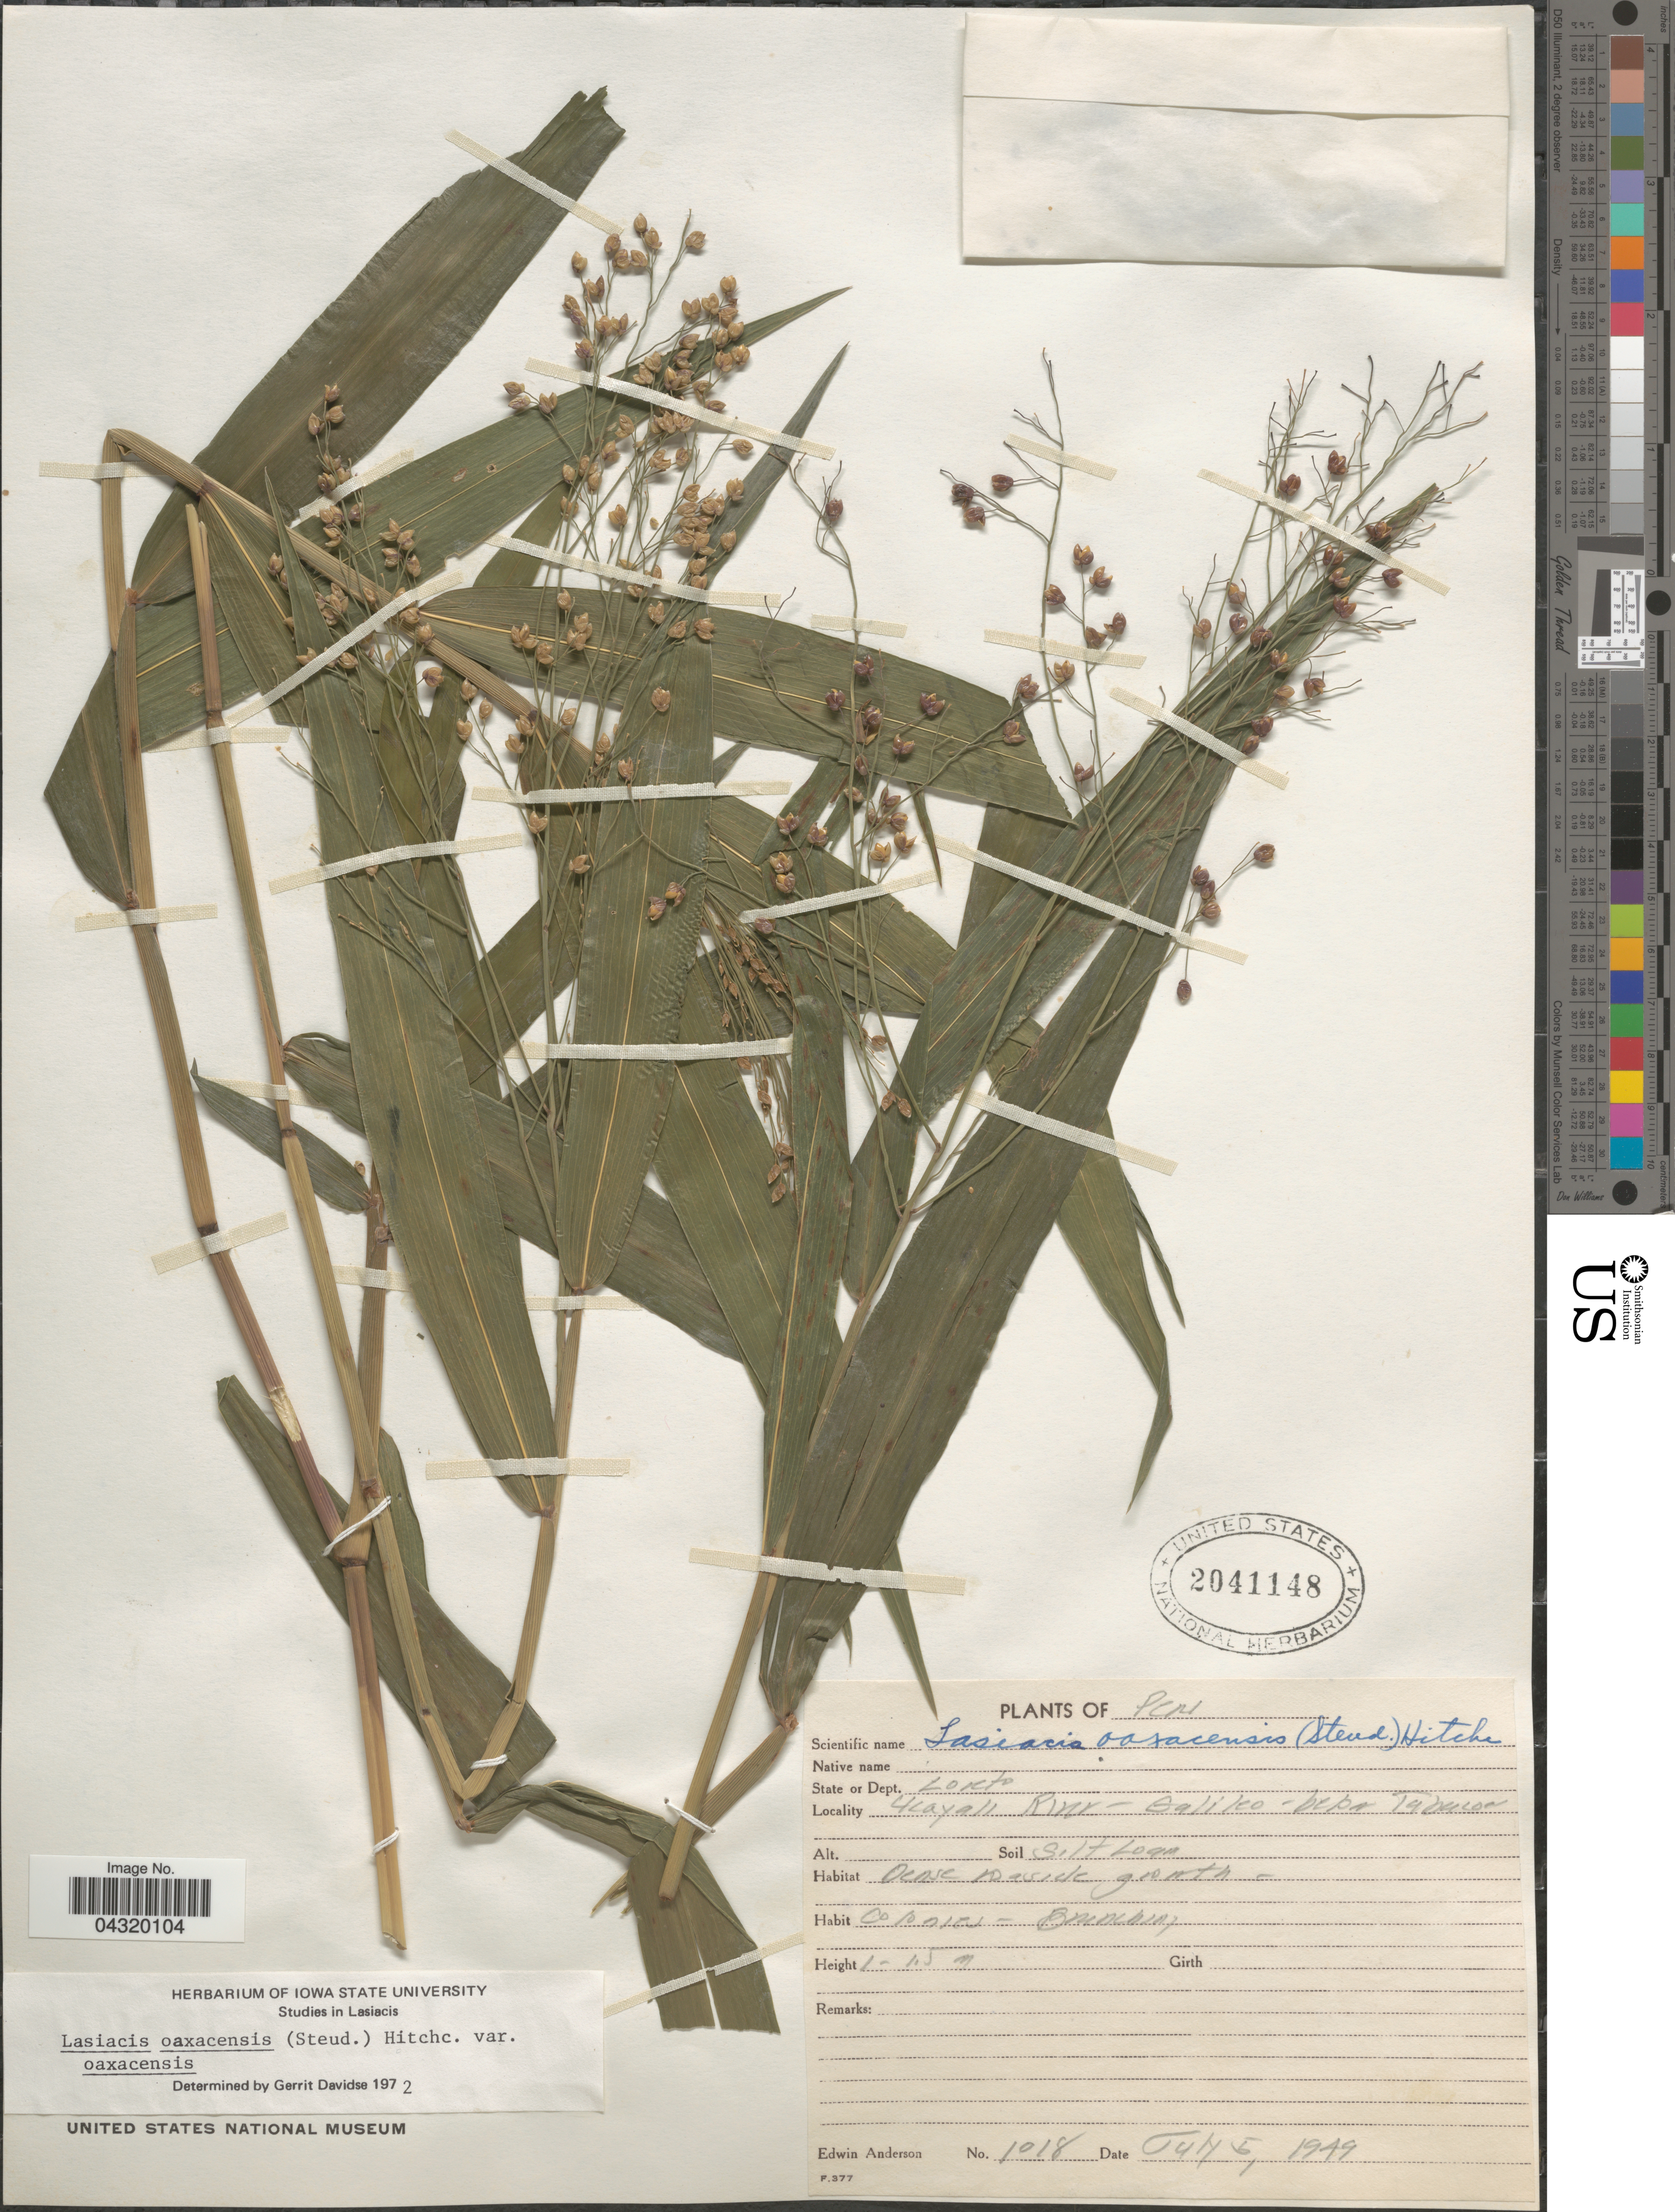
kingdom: Plantae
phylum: Tracheophyta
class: Liliopsida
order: Poales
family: Poaceae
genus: Lasiacis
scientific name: Lasiacis oaxacensis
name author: (Steud.) Hitchc.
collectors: E. Anderson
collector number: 1018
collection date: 1949-06-05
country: Peru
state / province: Loreto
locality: State or Dept. Loreto. Ucayall River - Galiko - beba Tabacoas.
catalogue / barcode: US 2041148